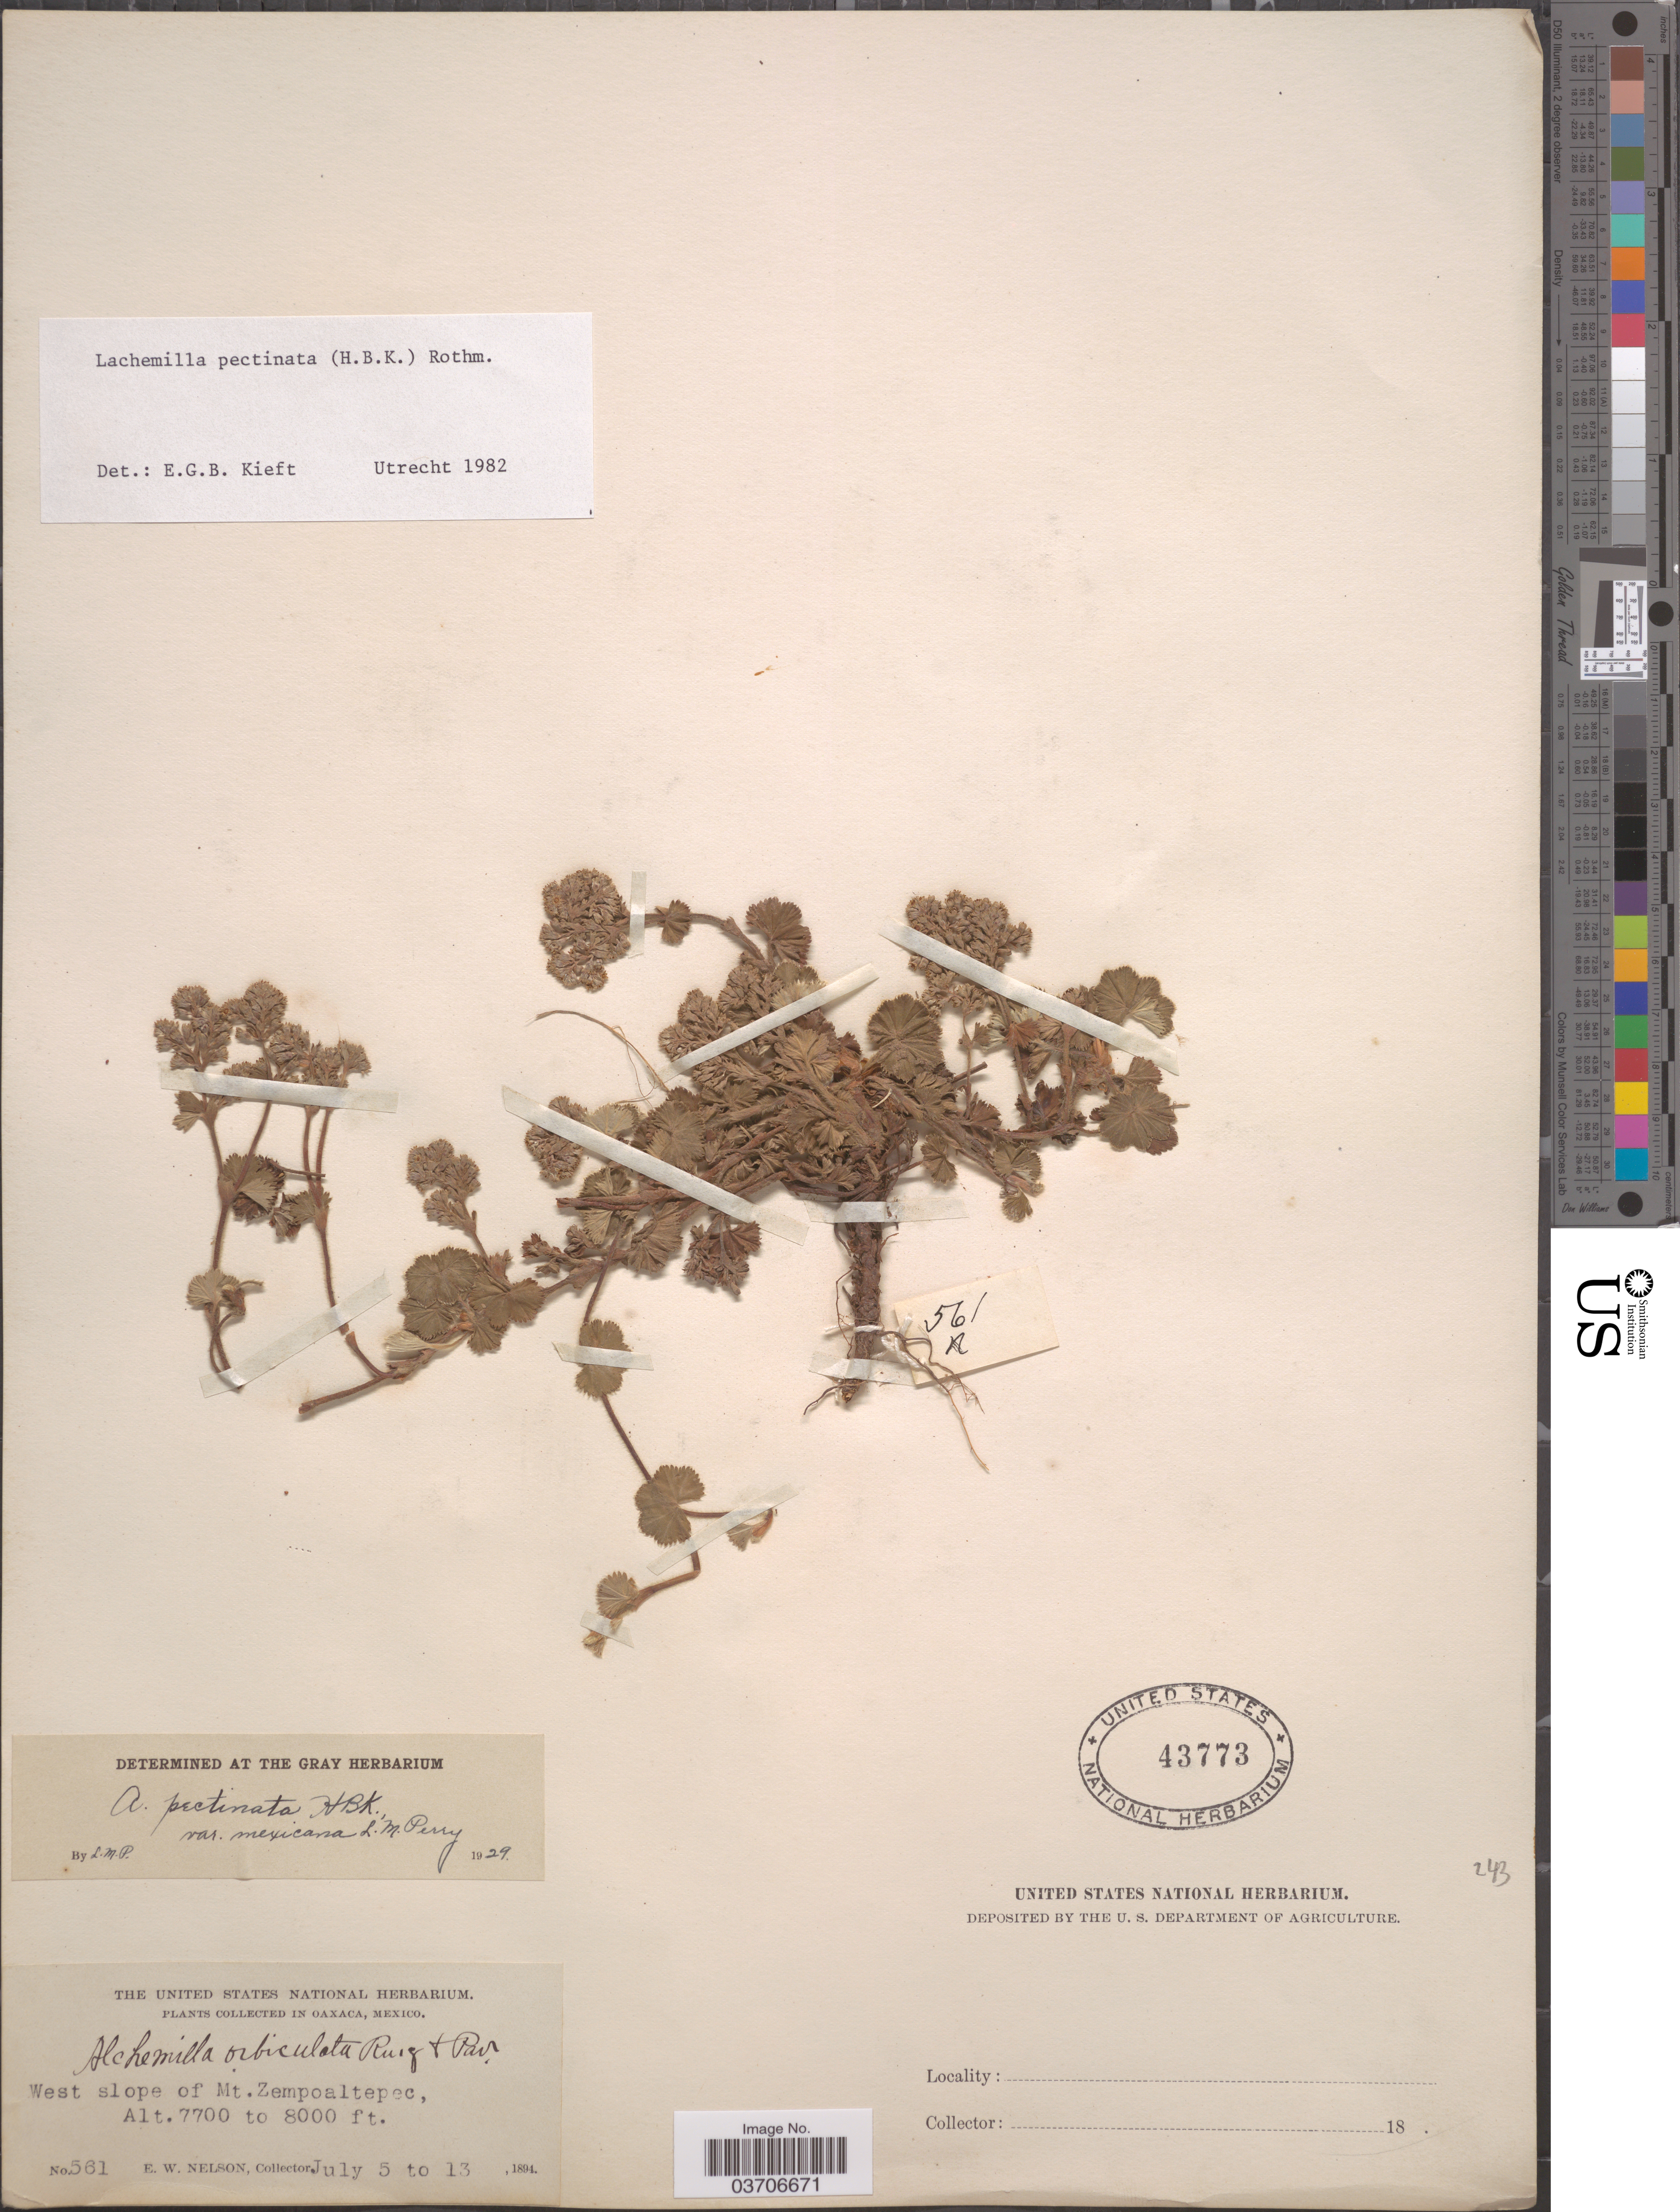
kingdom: Plantae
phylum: Tracheophyta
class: Magnoliopsida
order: Rosales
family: Rosaceae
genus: Lachemilla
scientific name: Lachemilla pectinata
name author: (Kunth) Rothm.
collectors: E. W. Nelson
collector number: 561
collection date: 1894-07-05/1894-07-13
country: Mexico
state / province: Oaxaca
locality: West slope of Mt. Zempoaltepec.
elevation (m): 2347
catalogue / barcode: US 43773